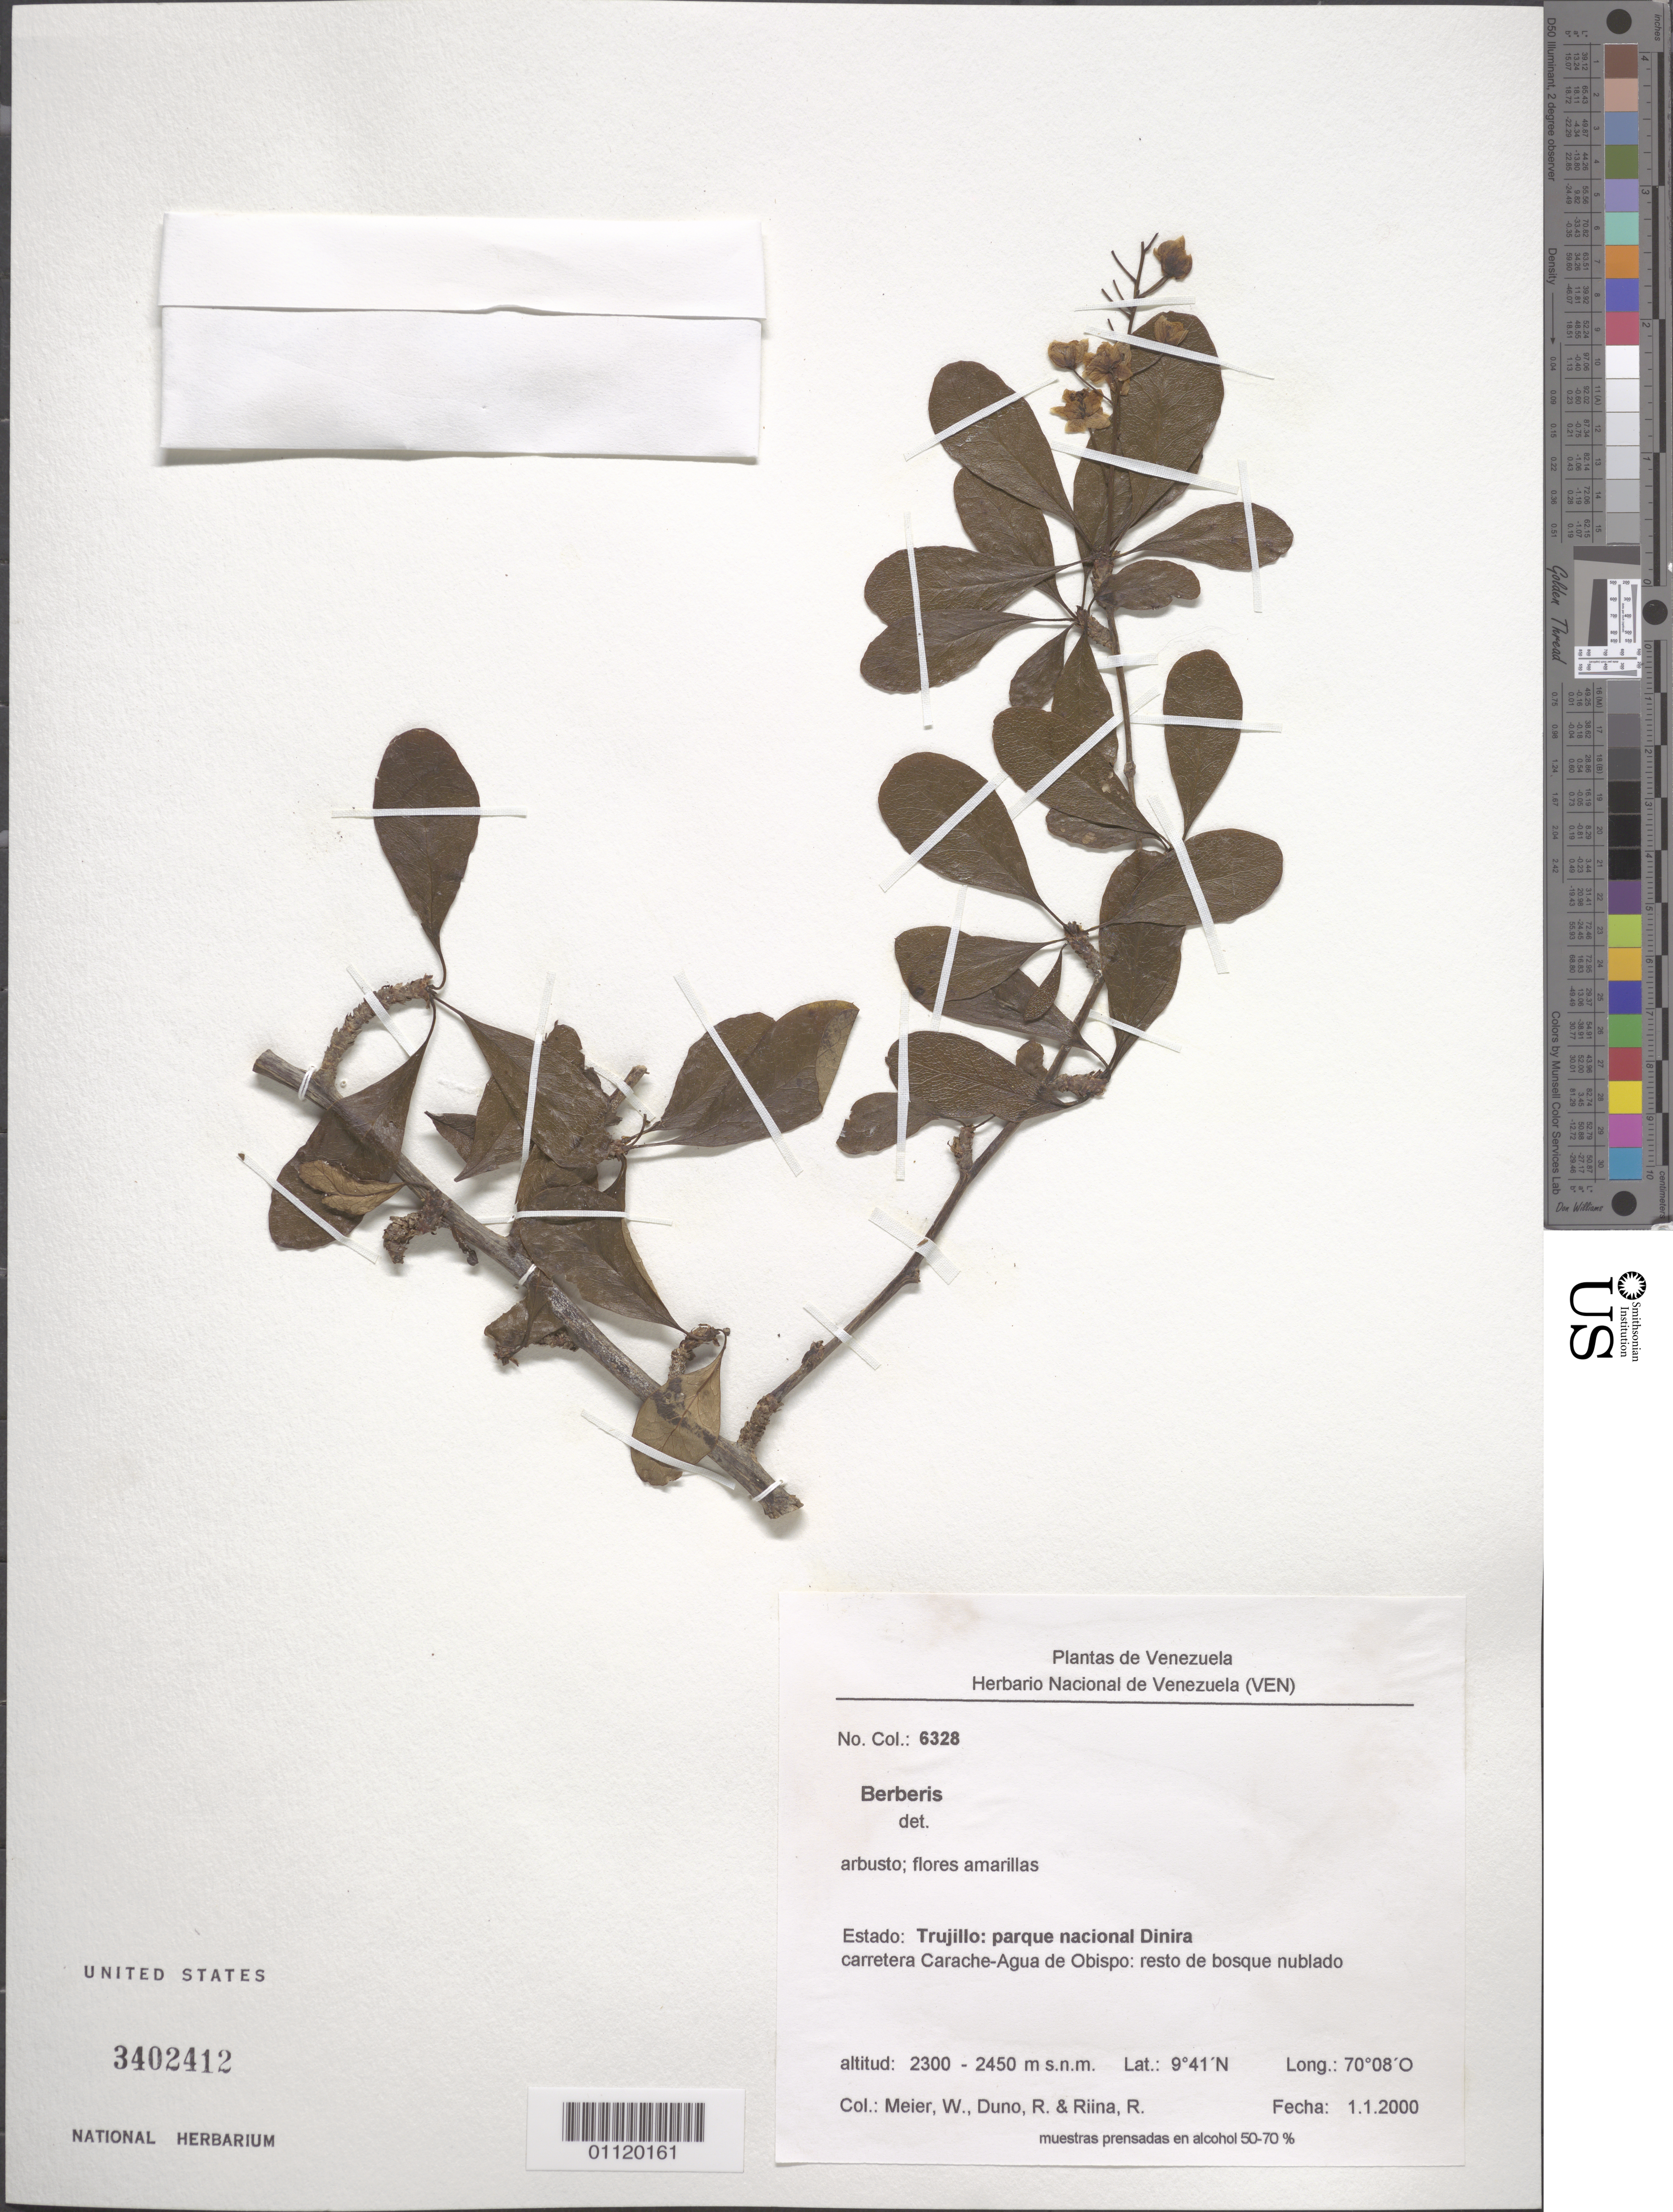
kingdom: Plantae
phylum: Tracheophyta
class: Magnoliopsida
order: Ranunculales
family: Berberidaceae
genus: Berberis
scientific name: Berberis sp.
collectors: W. Meier, R. Duno de Stefano & R. Riina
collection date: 2000-01-01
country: Venezuela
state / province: Trujillo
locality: Dinira National Park: Carache-Agua de Obispo road: remnants of cloud forest.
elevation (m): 2300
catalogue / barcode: US 3402412